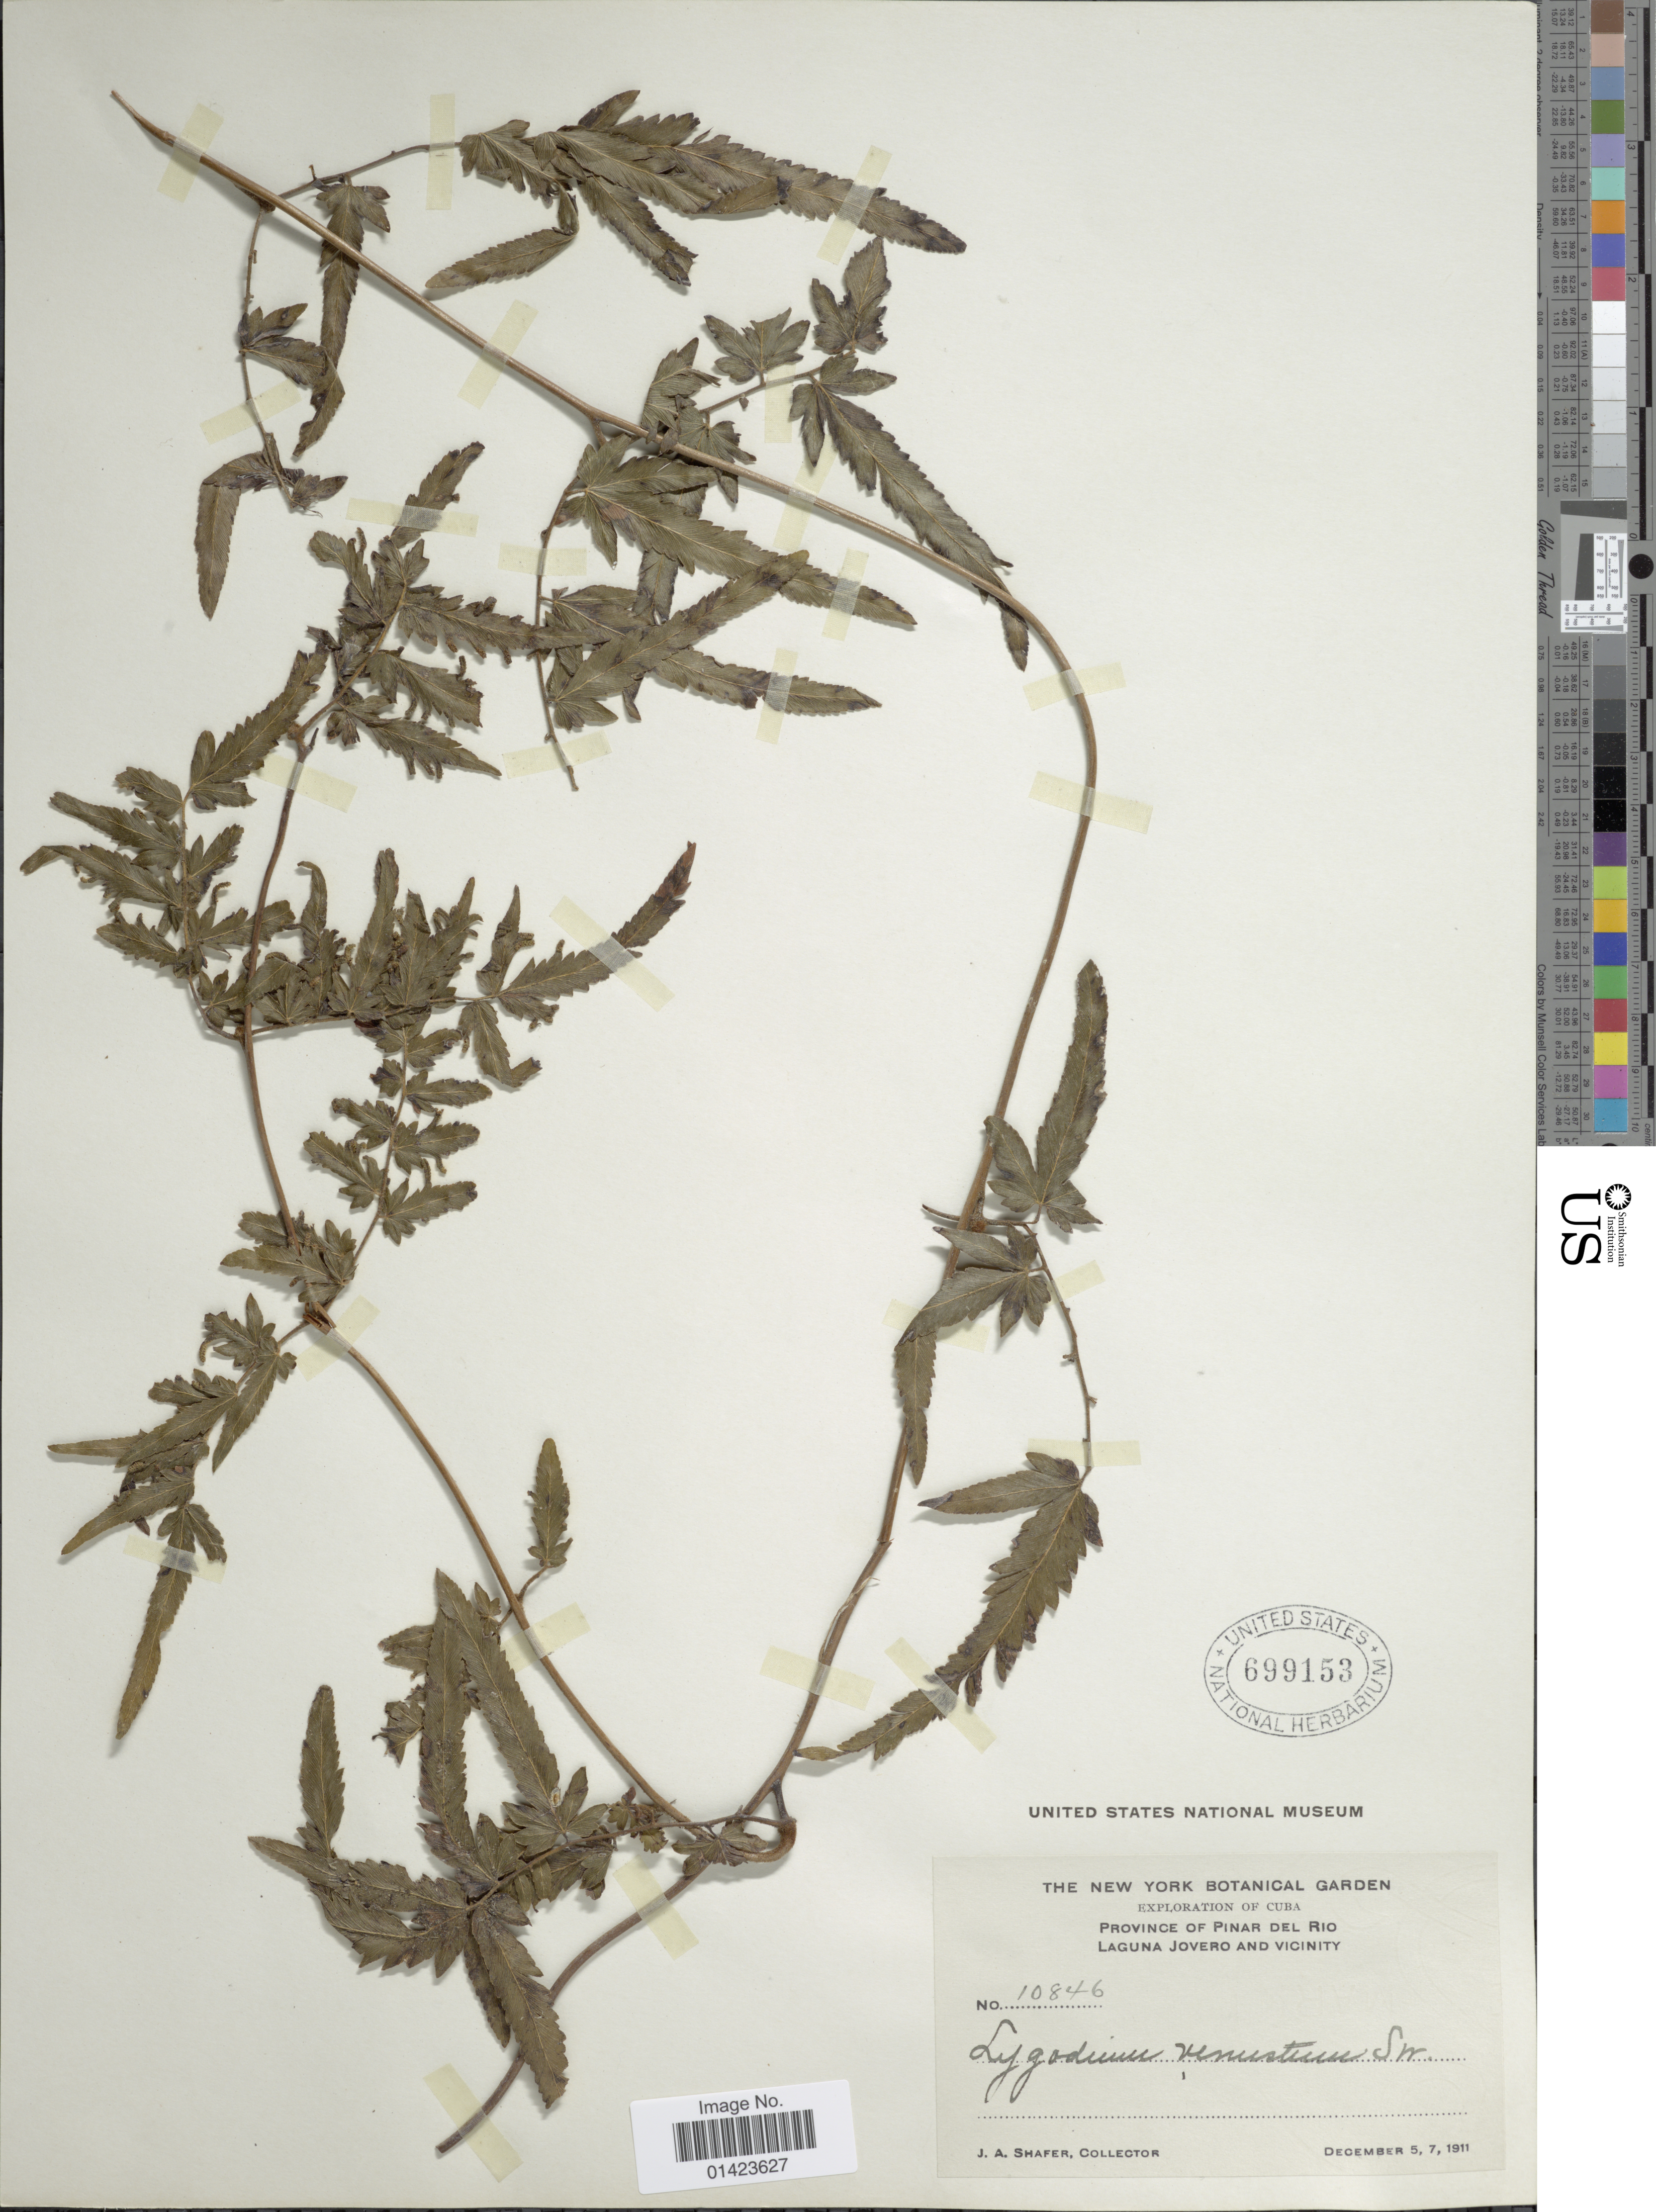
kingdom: Plantae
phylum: Tracheophyta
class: Polypodiopsida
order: Schizaeales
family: Lygodiaceae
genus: Lygodium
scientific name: Lygodium venustum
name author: Sw.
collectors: J. A. Shafer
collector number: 10846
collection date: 1911-12-05/1911-12-07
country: Cuba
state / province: Pinar del Río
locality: Province of Pinar del Rio, Laguna Jovero and vicinity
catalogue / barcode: US 699153